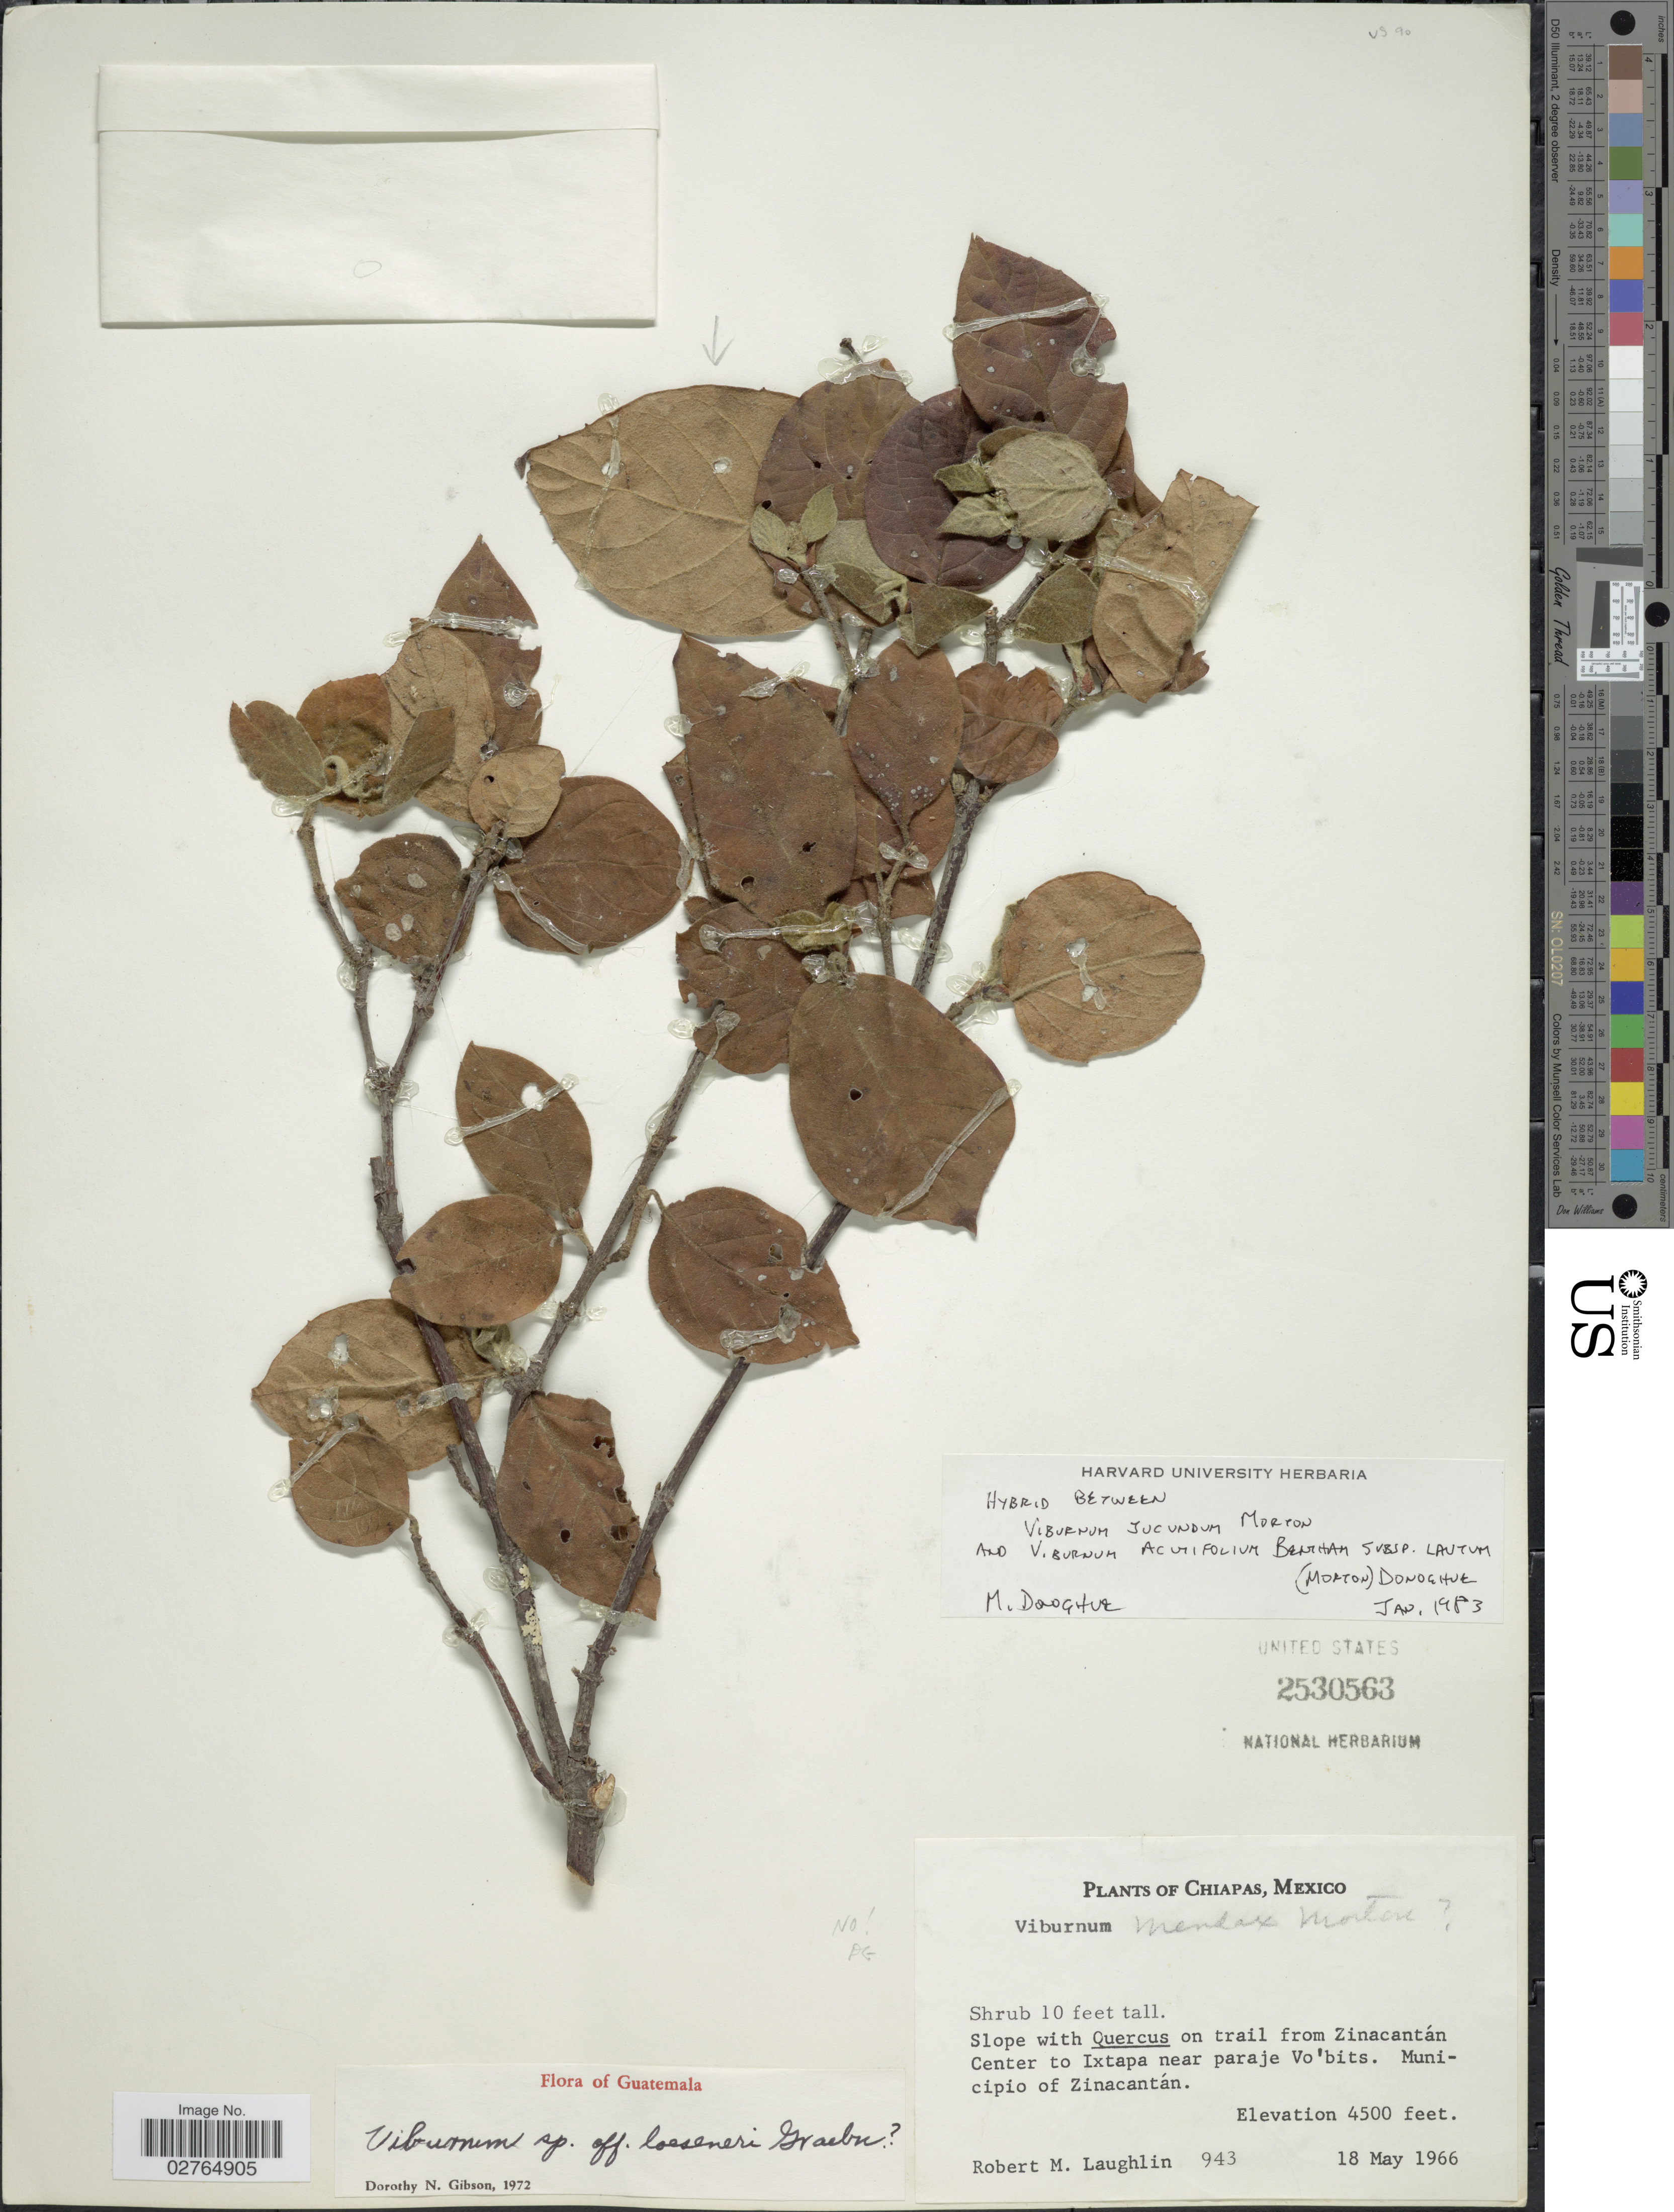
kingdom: Plantae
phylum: Tracheophyta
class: Magnoliopsida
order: Dipsacales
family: Viburnaceae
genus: Viburnum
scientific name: Viburnum jucundum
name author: C.V. Morton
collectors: R. M. Laughlin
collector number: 943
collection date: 1966-05-18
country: Mexico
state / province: Chiapas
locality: On trail from Zinacantán Center to Ixtapa near paraje Vo' bits. Municipio of Zinacantán.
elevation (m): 1372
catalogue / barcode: US 2530563